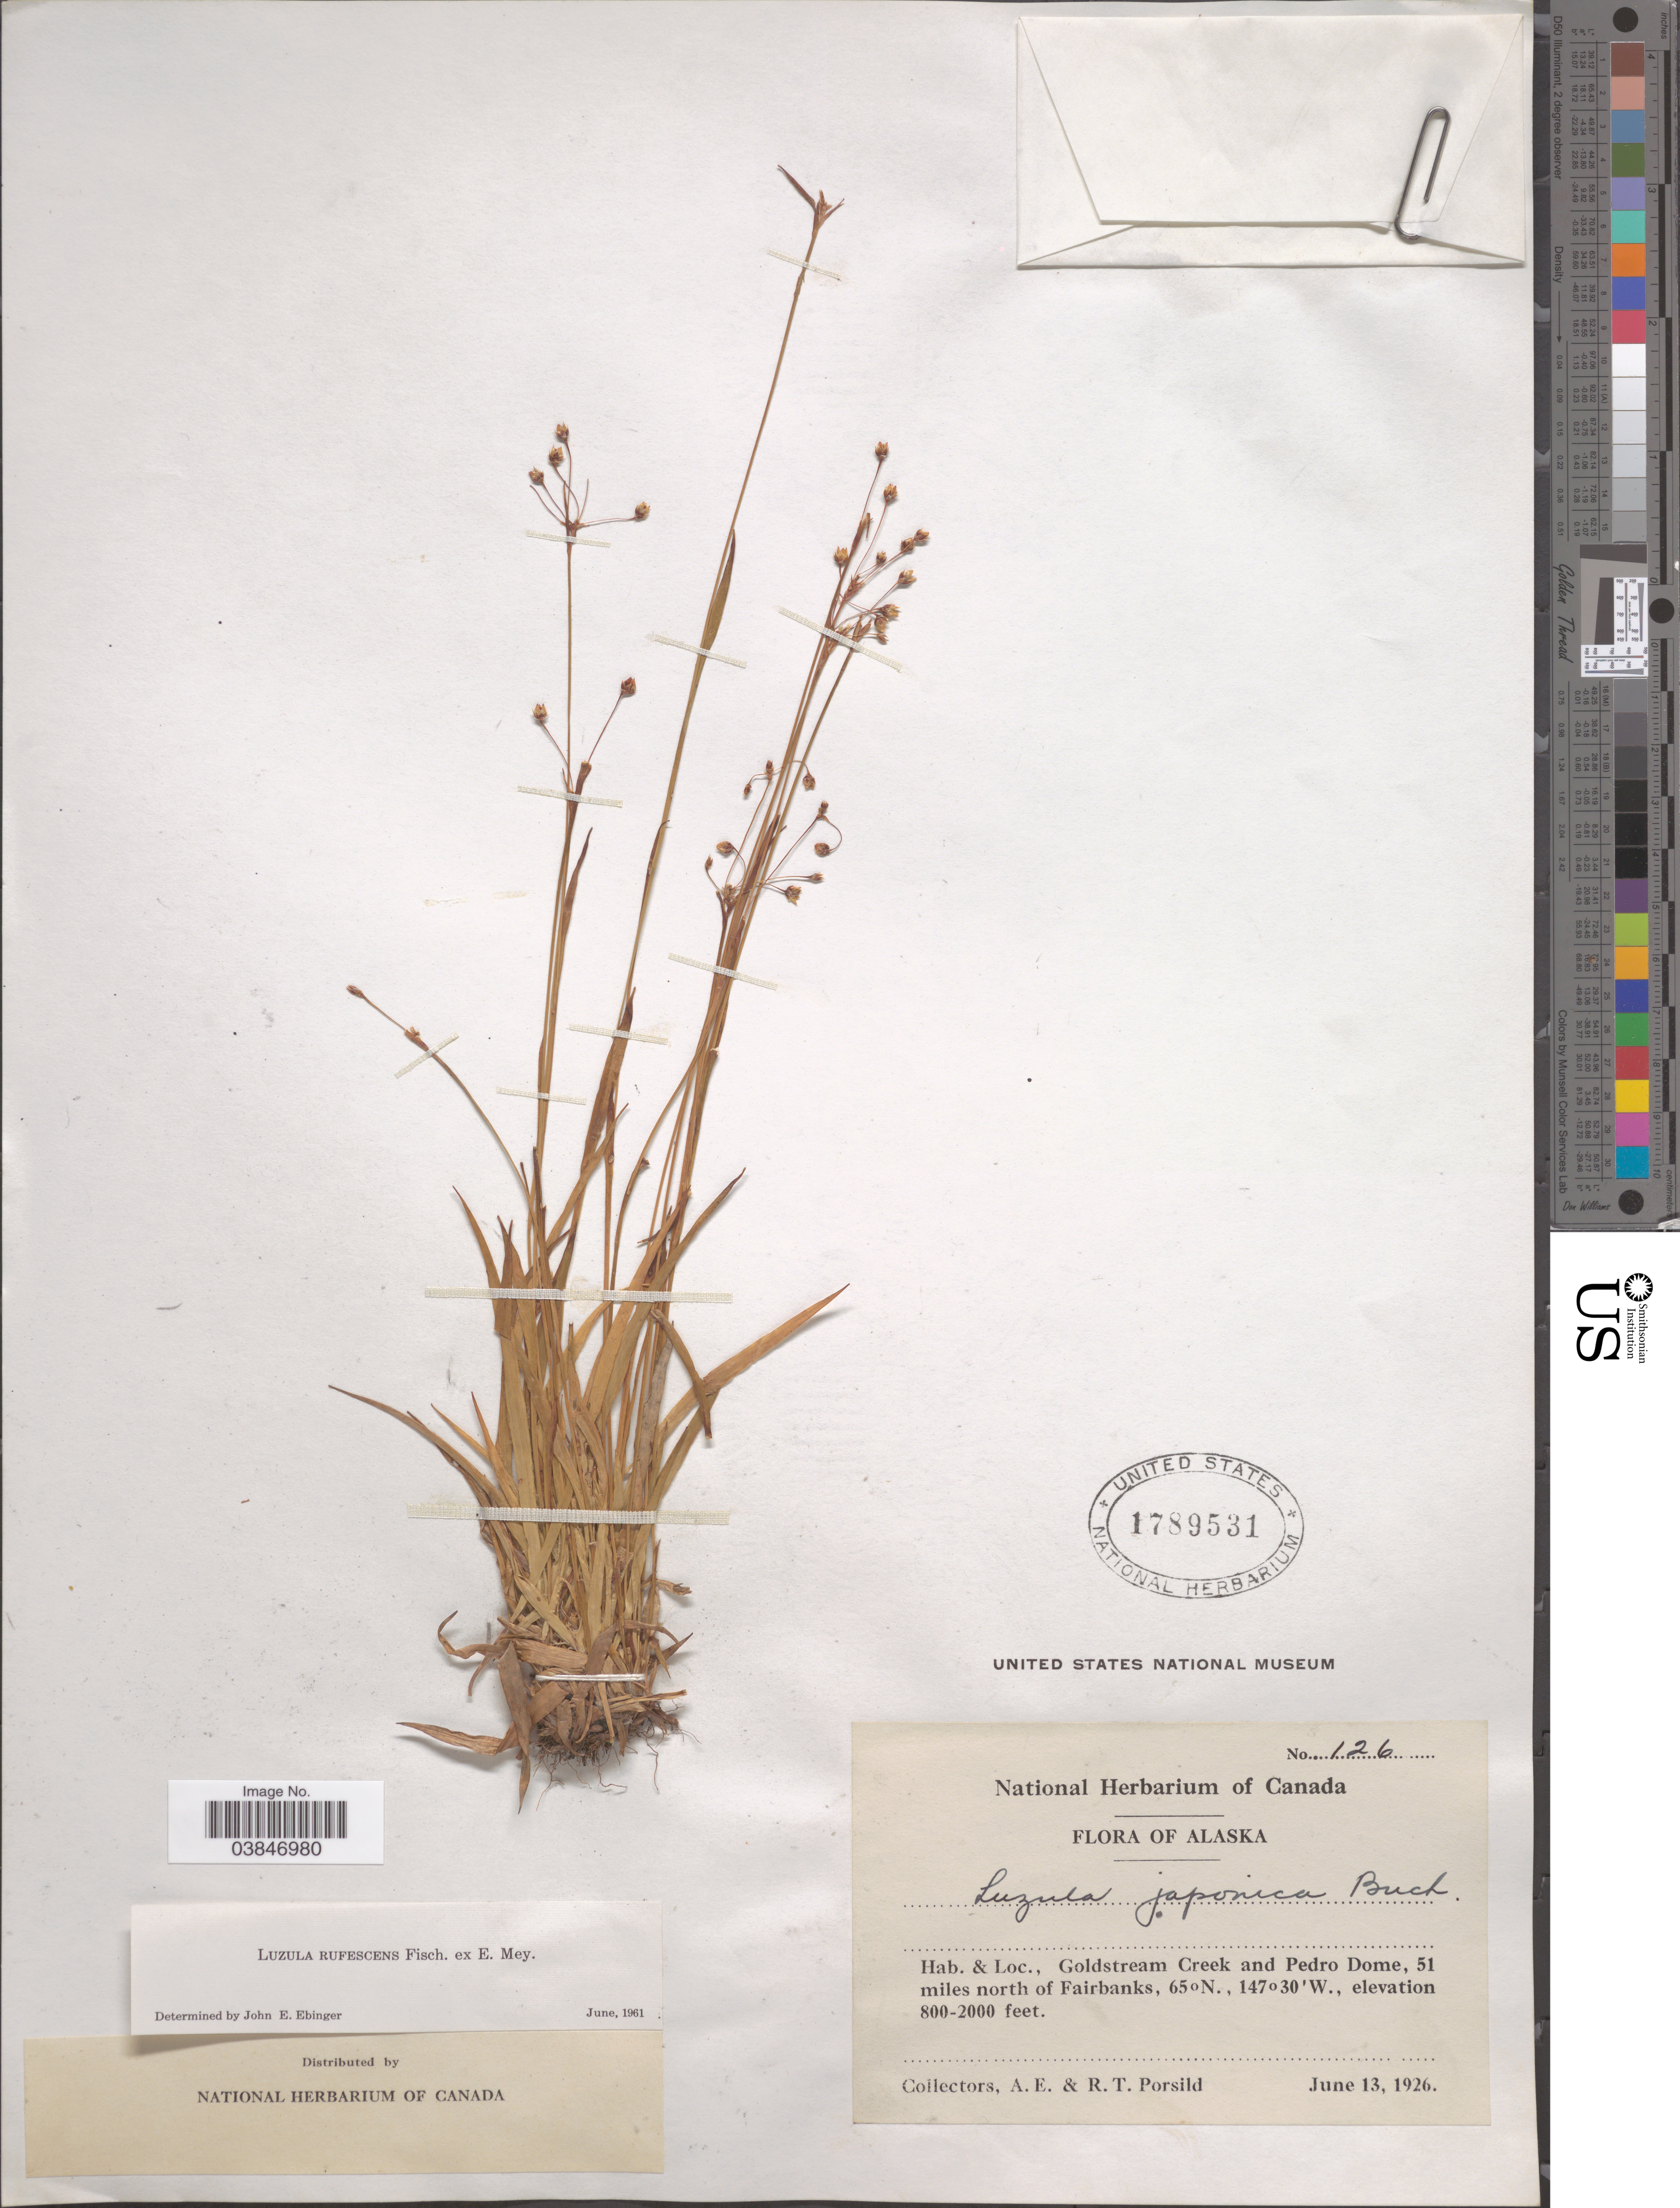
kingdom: Plantae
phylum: Tracheophyta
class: Liliopsida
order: Poales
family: Juncaceae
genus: Luzula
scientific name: Luzula rufescens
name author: Fisch. ex E. Mey.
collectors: A. E. Porsild & R. T. Porsild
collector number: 126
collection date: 1926-06-13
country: United States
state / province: Alaska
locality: Goldstream Creek and Pedro Dome, 51 miles north of Fairbanks.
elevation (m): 244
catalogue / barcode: US 1789531